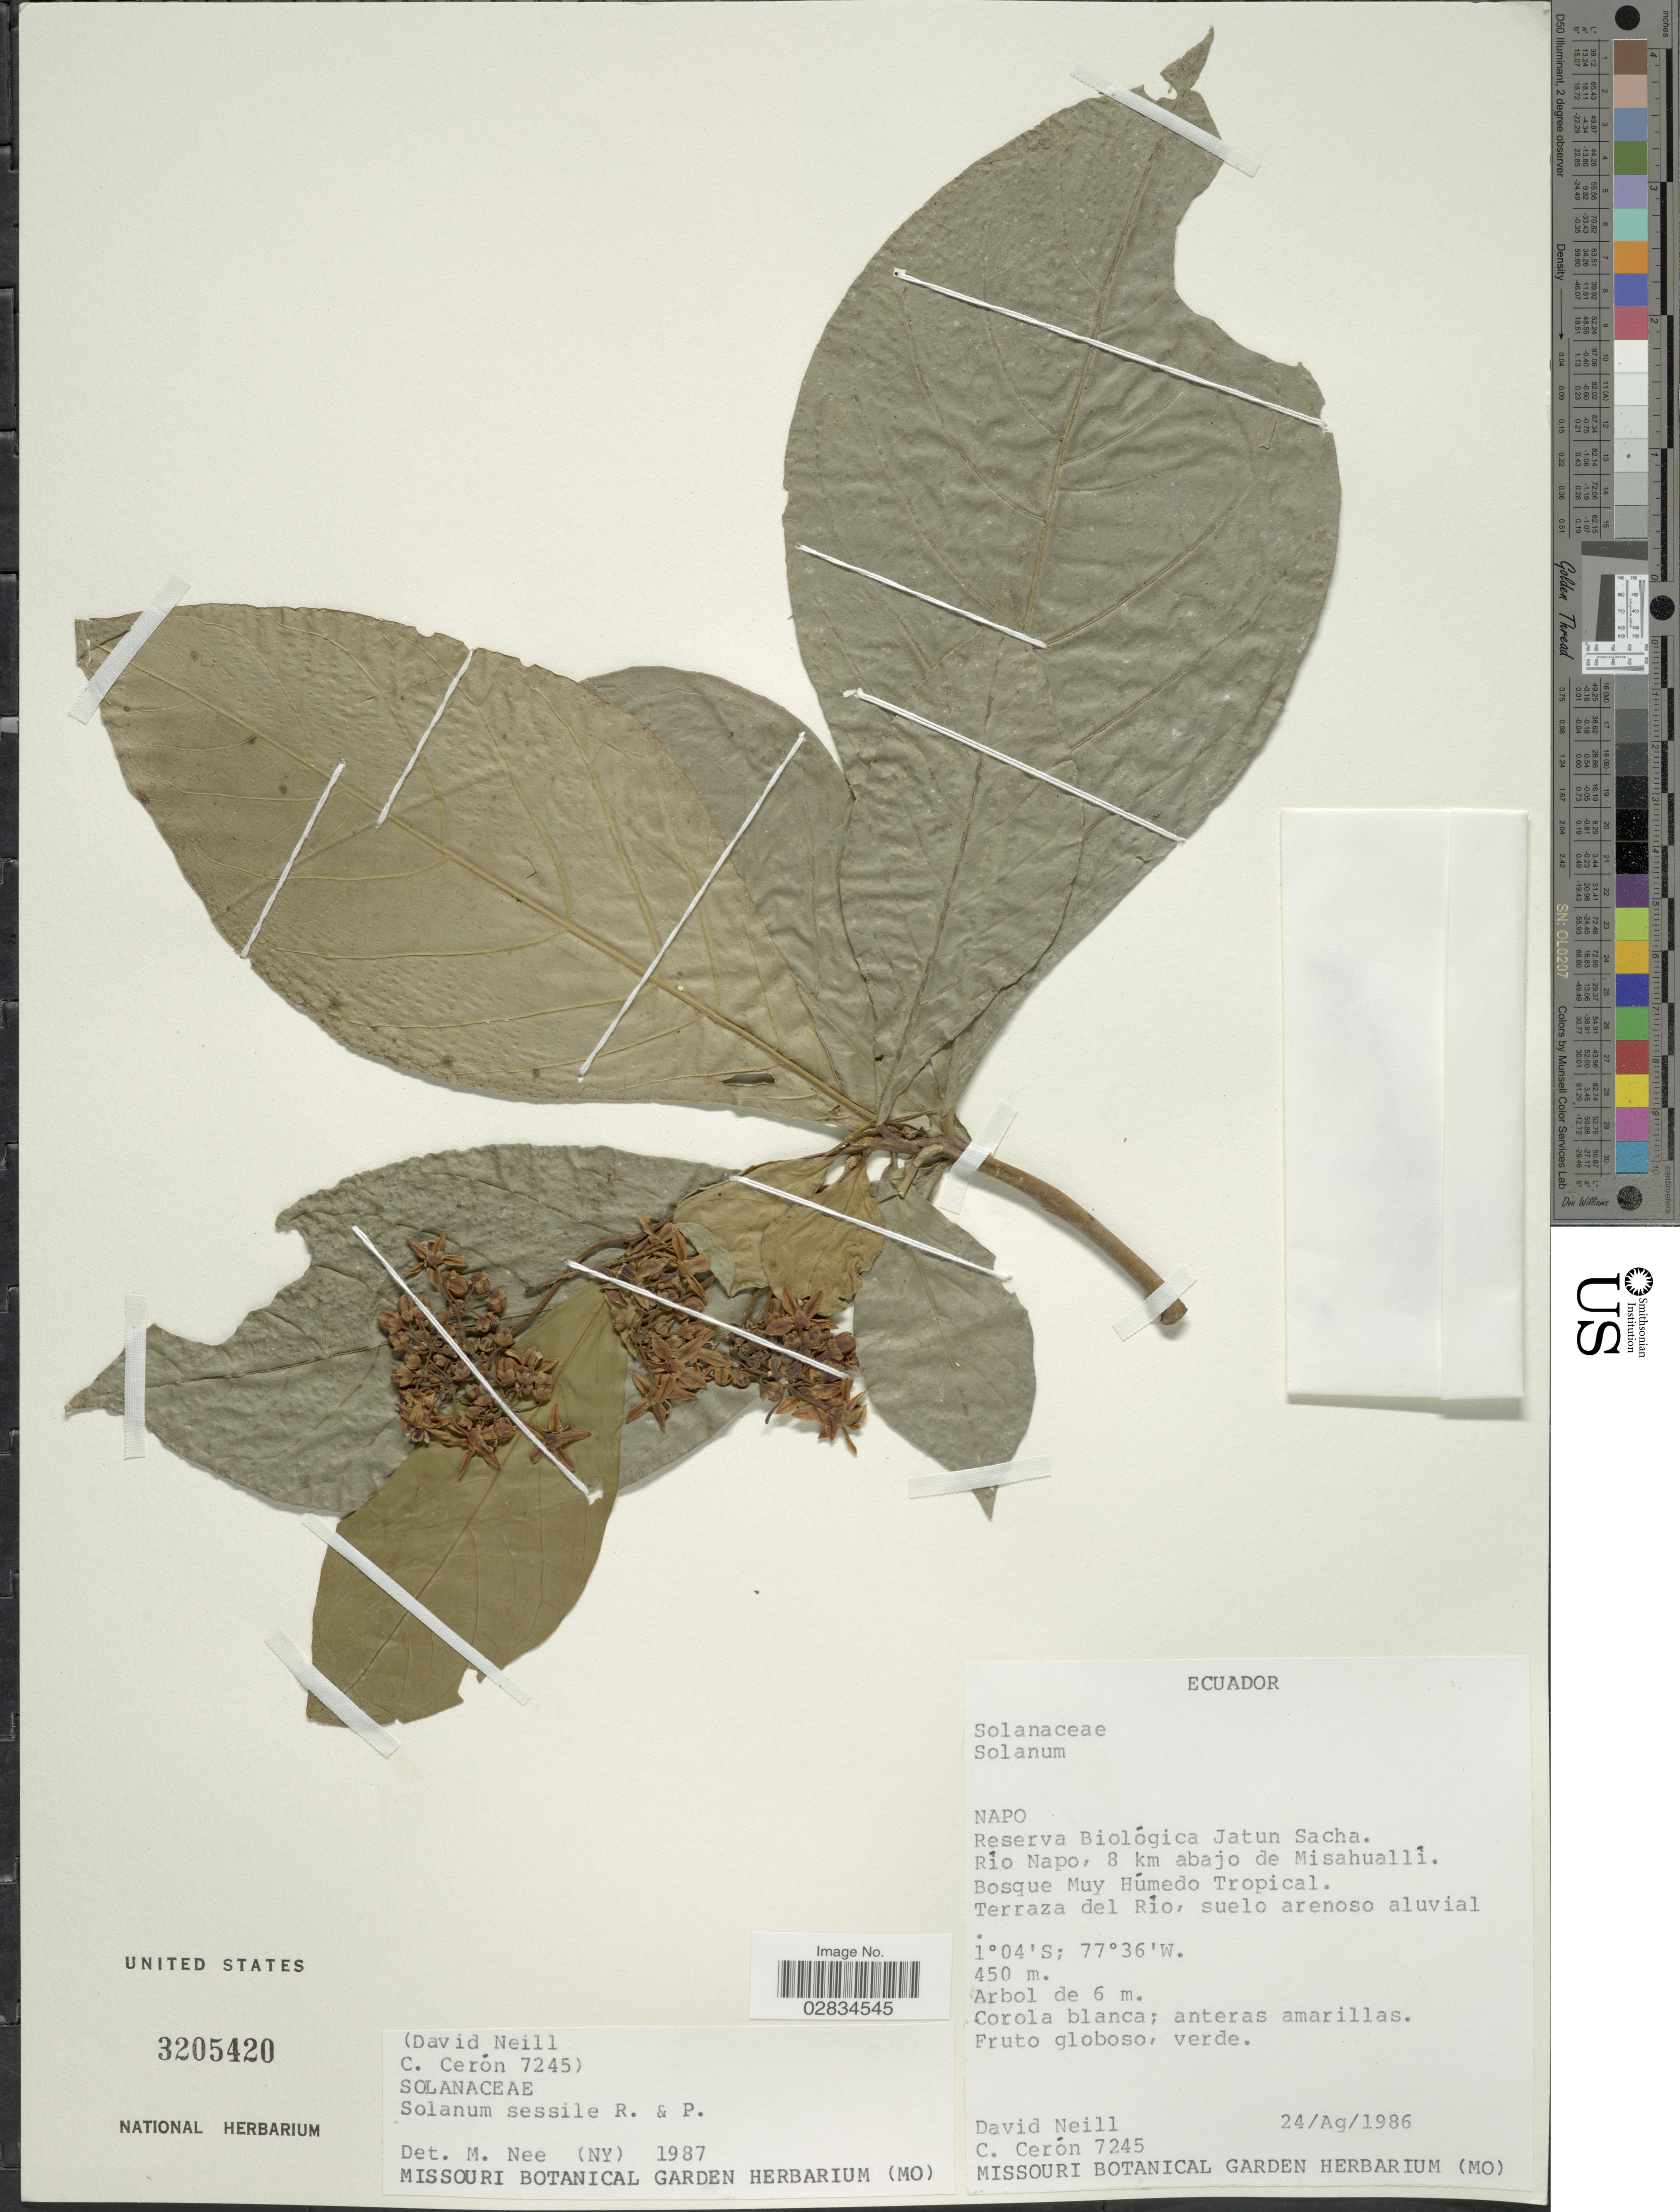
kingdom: Plantae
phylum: Tracheophyta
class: Magnoliopsida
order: Solanales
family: Solanaceae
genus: Solanum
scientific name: Solanum sessile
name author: Ruiz & Pav.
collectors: D. Neill & C. E. Cerón M.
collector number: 7245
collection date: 1986-08-24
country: Ecuador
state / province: Napo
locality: Napo. Reserva Biológica Jatun Sacha. Río Napo, 8 km abajo de Misahuallí. Bosque Muy Húmedo Tropical. Terraza del Río, suelo arenoso aluvial.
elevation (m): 450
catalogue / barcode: US 3205420